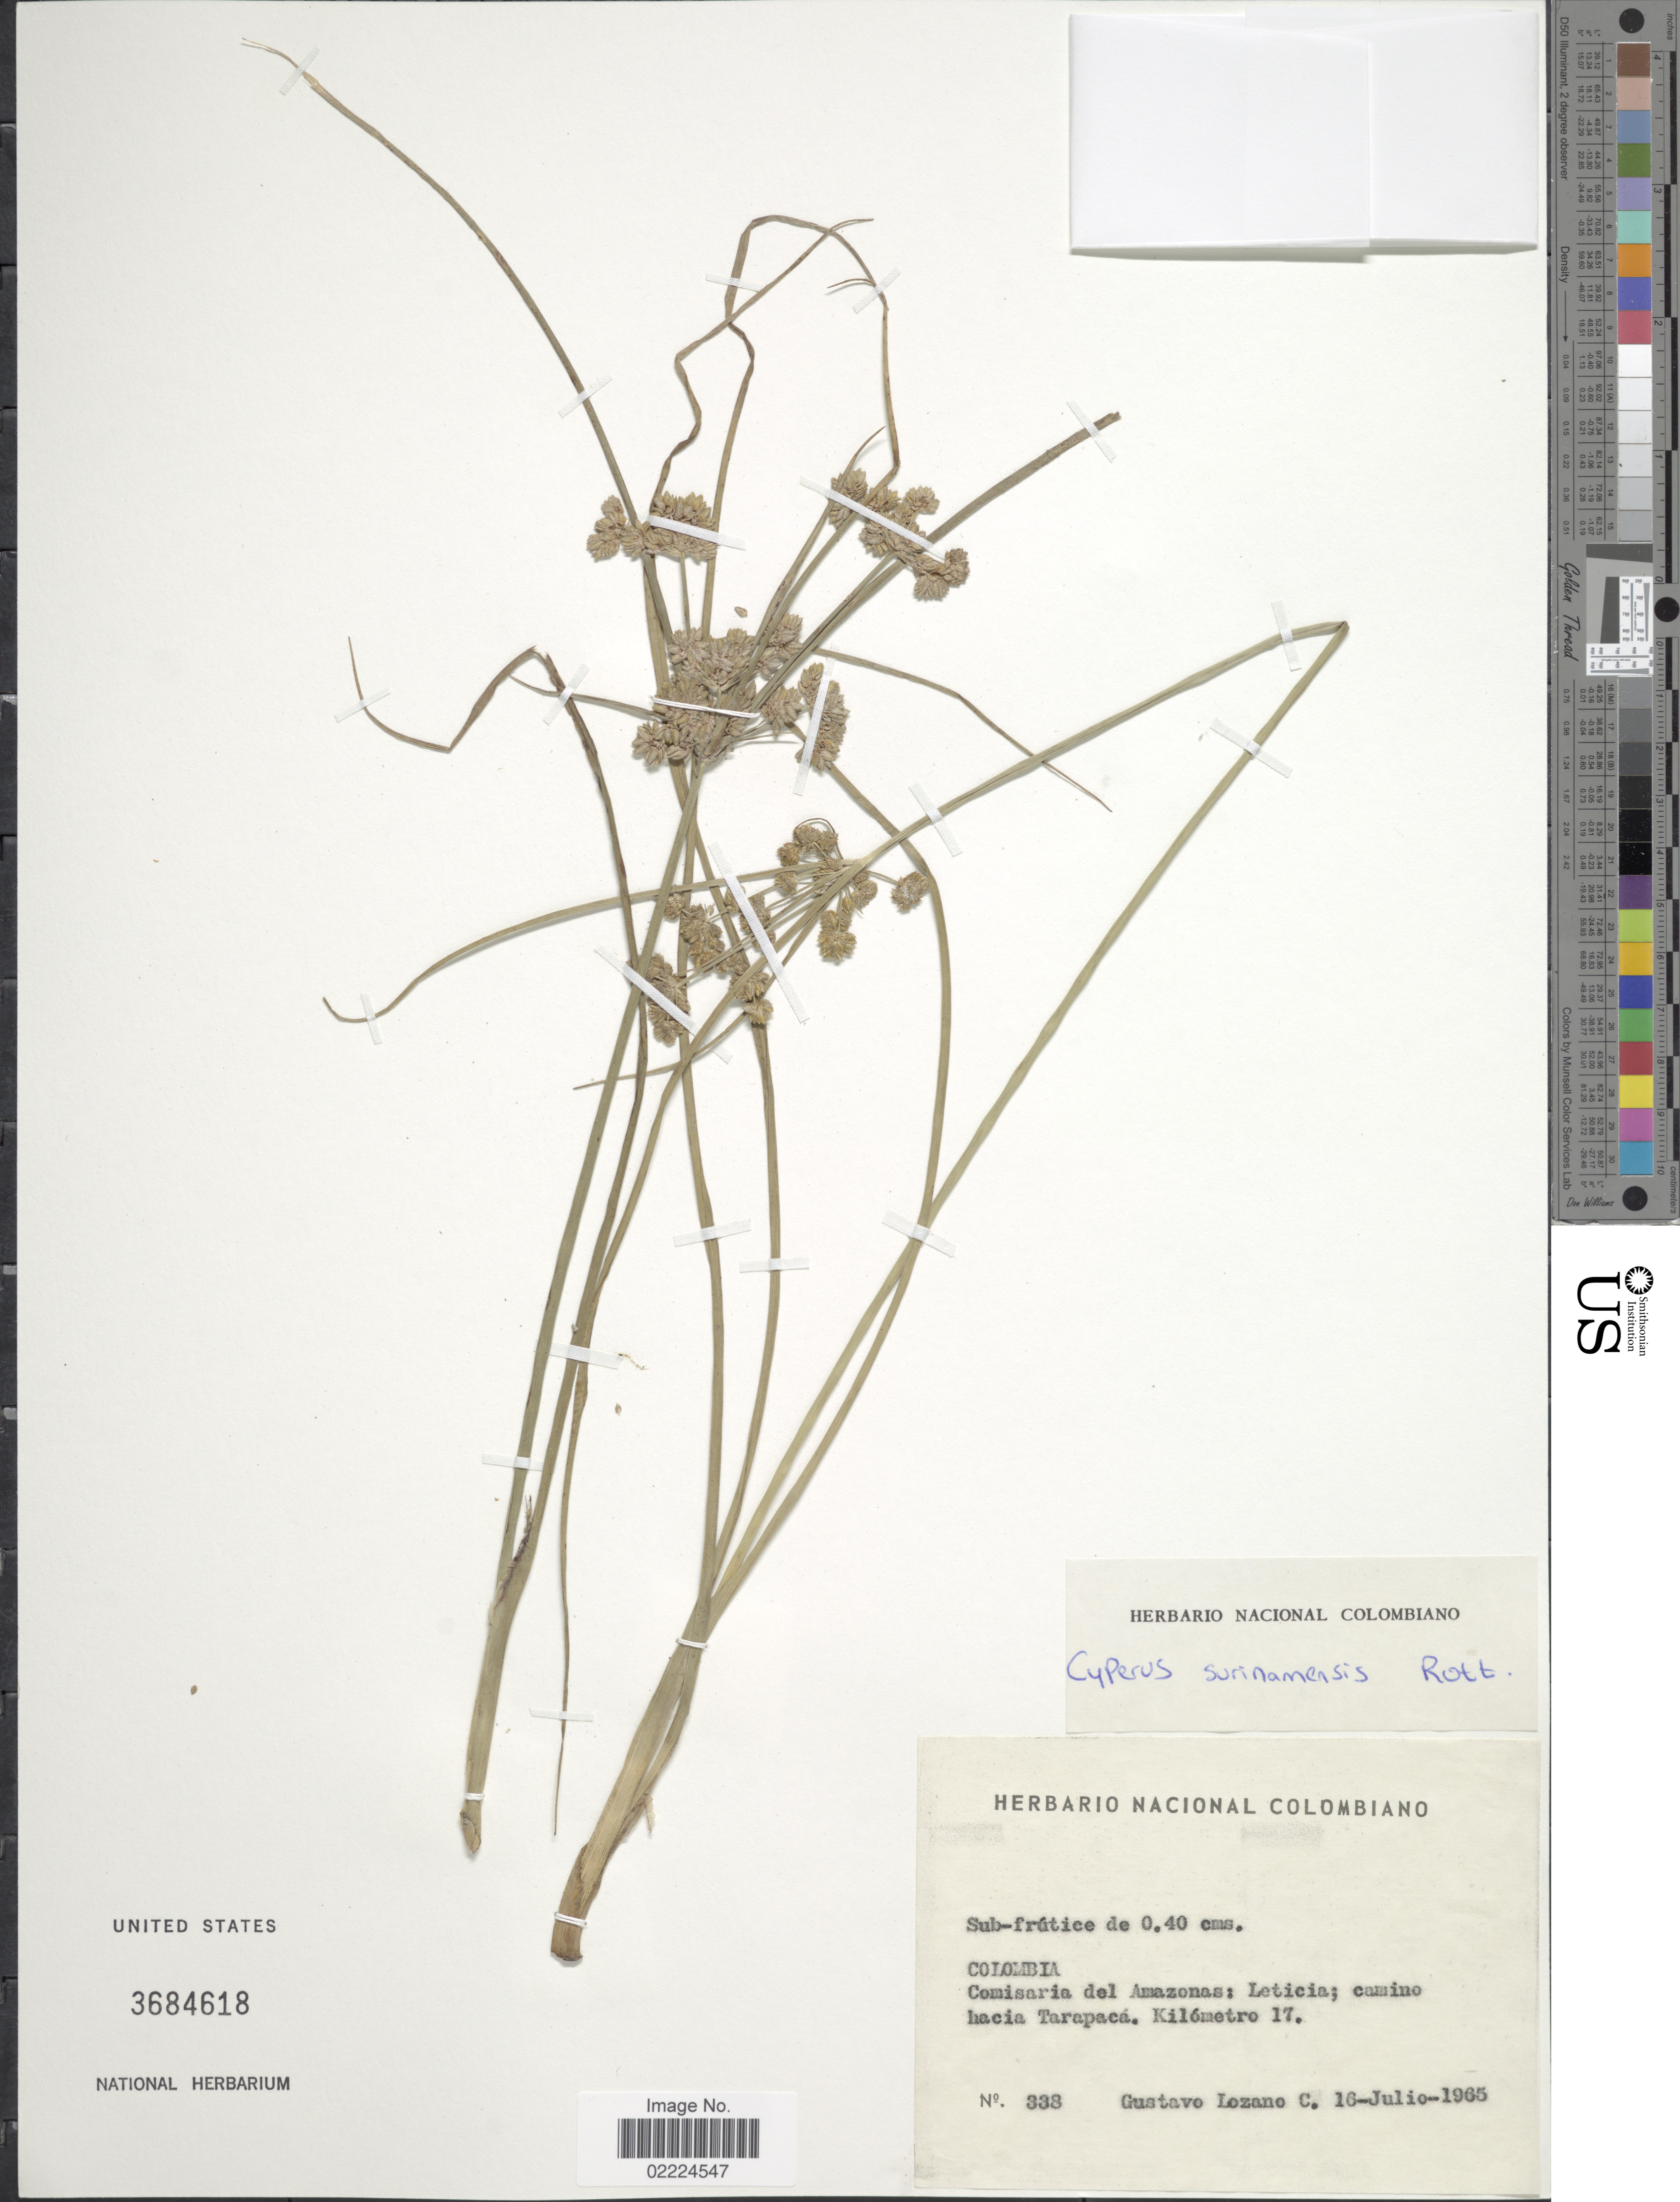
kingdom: Plantae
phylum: Tracheophyta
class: Liliopsida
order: Poales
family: Cyperaceae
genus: Cyperus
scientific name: Cyperus surinamensis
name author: Rottb.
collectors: G. Lozano-Contreras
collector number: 338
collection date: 1965-07-16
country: Colombia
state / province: Amazônas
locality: Comisaria del Amazonas: Leticia; camino hacia Tarapaca. Kilometro 17.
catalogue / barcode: US 3684618